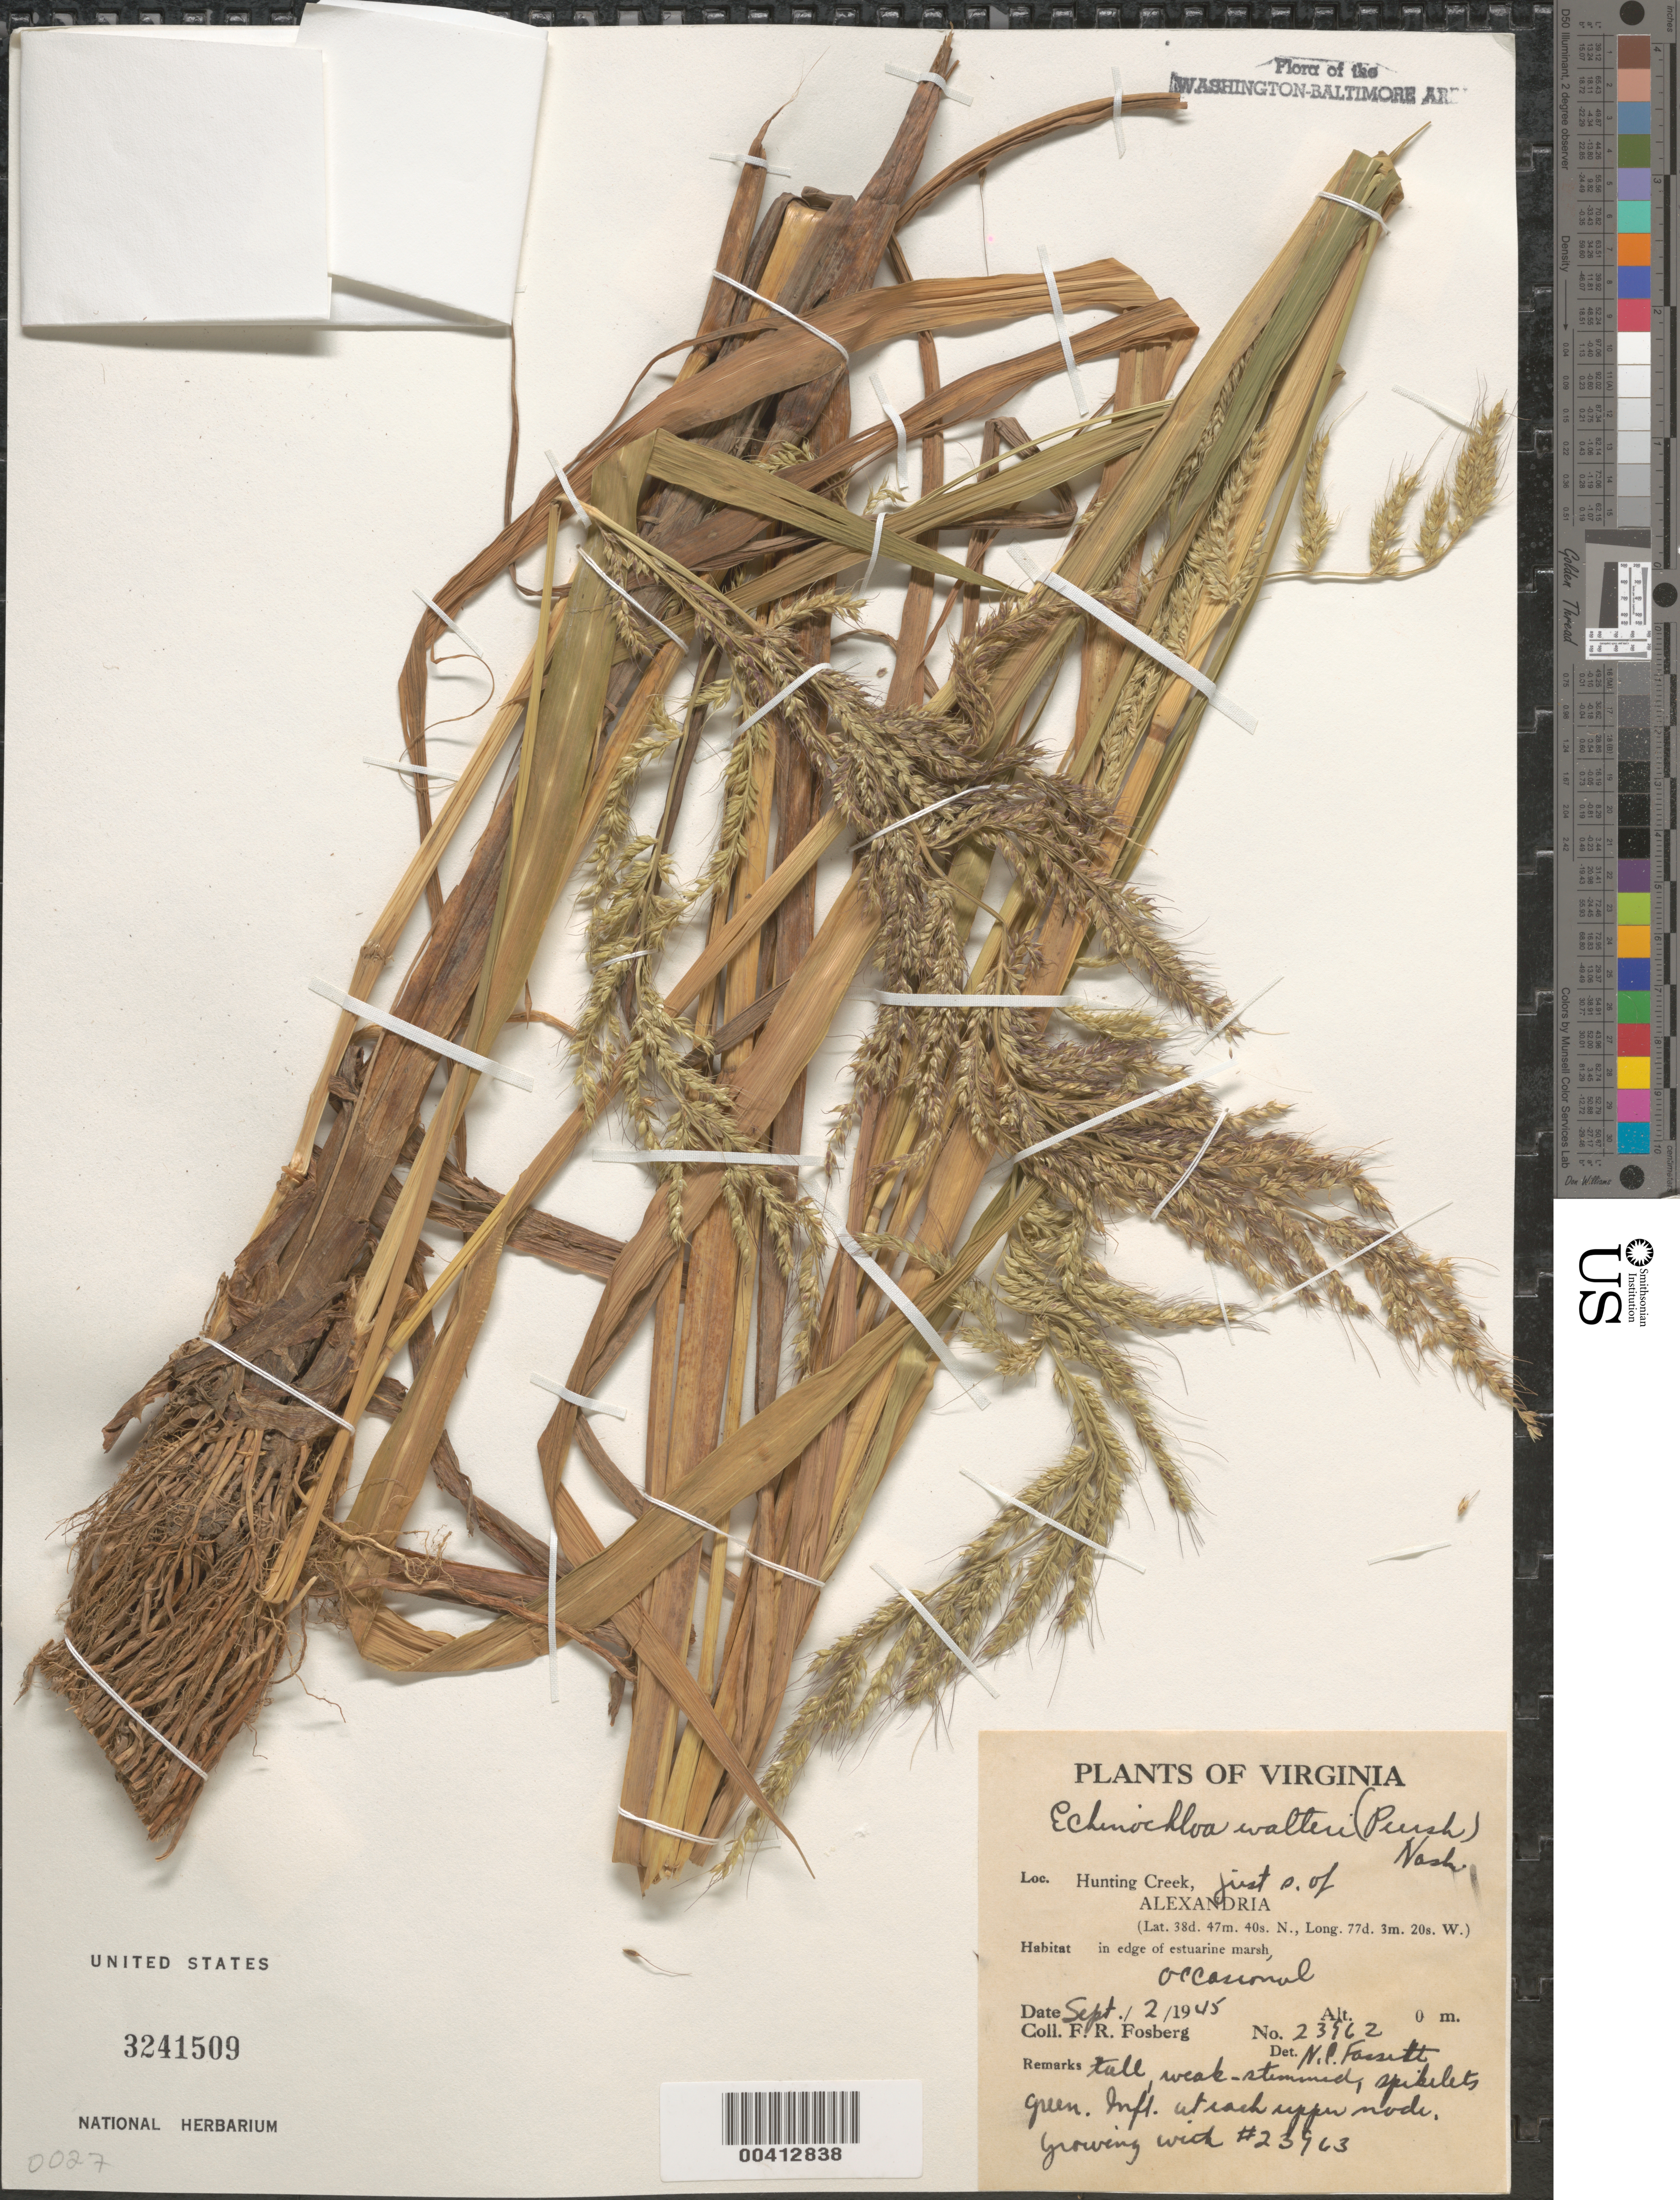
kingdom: Plantae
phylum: Tracheophyta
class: Liliopsida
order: Poales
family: Poaceae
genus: Echinochloa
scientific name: Echinochloa walteri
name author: (Pursh) A. Heller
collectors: F. R. Fosberg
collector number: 23962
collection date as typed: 02 Sep 1945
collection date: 1945-09-02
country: United States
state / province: Virginia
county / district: Fairfax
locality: Hunting Creek, S of Alexandria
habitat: Estuarine marsh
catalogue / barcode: US 3241509